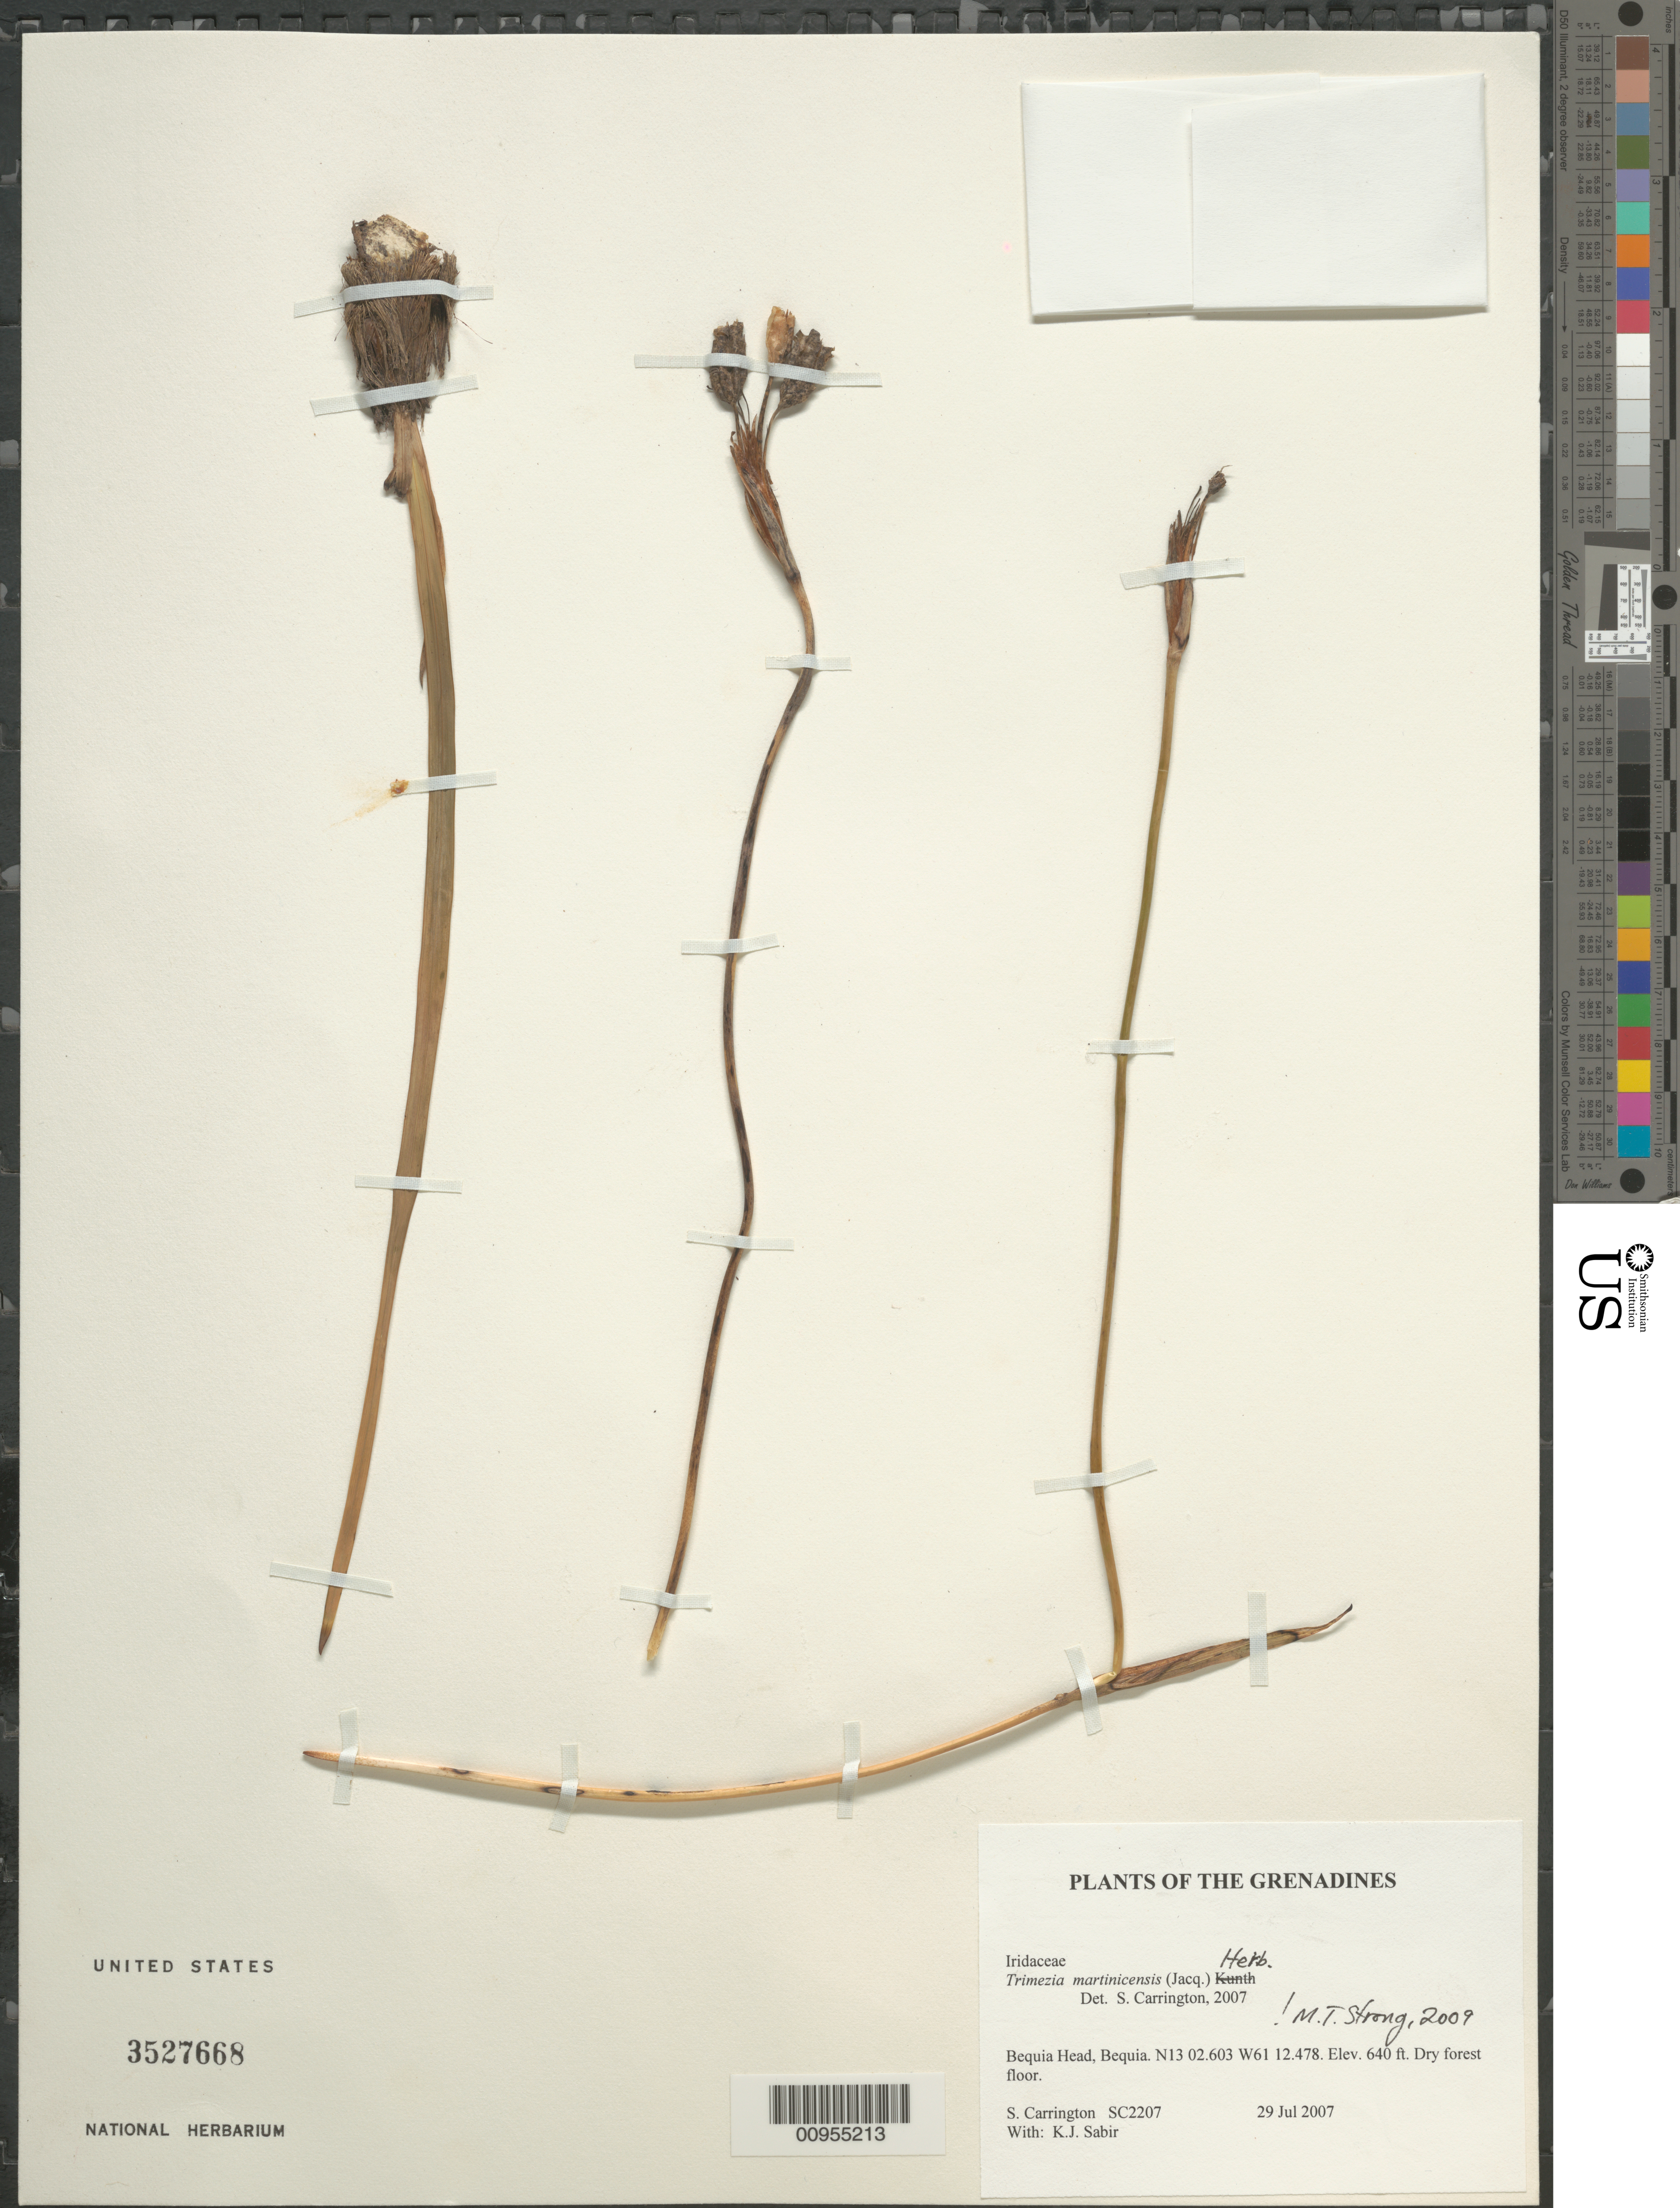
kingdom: Plantae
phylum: Tracheophyta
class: Liliopsida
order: Asparagales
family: Iridaceae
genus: Trimezia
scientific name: Trimezia martinicensis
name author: (Jacq.) Herb.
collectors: C. M. S. Carrington & K. Sabir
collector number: SC 2207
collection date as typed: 29 Jul 2007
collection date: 2007-07-29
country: St. Vincent - Grenadines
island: Bequia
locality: Bequia Head, Bequia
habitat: dry forest floor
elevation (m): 195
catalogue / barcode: US 3527668